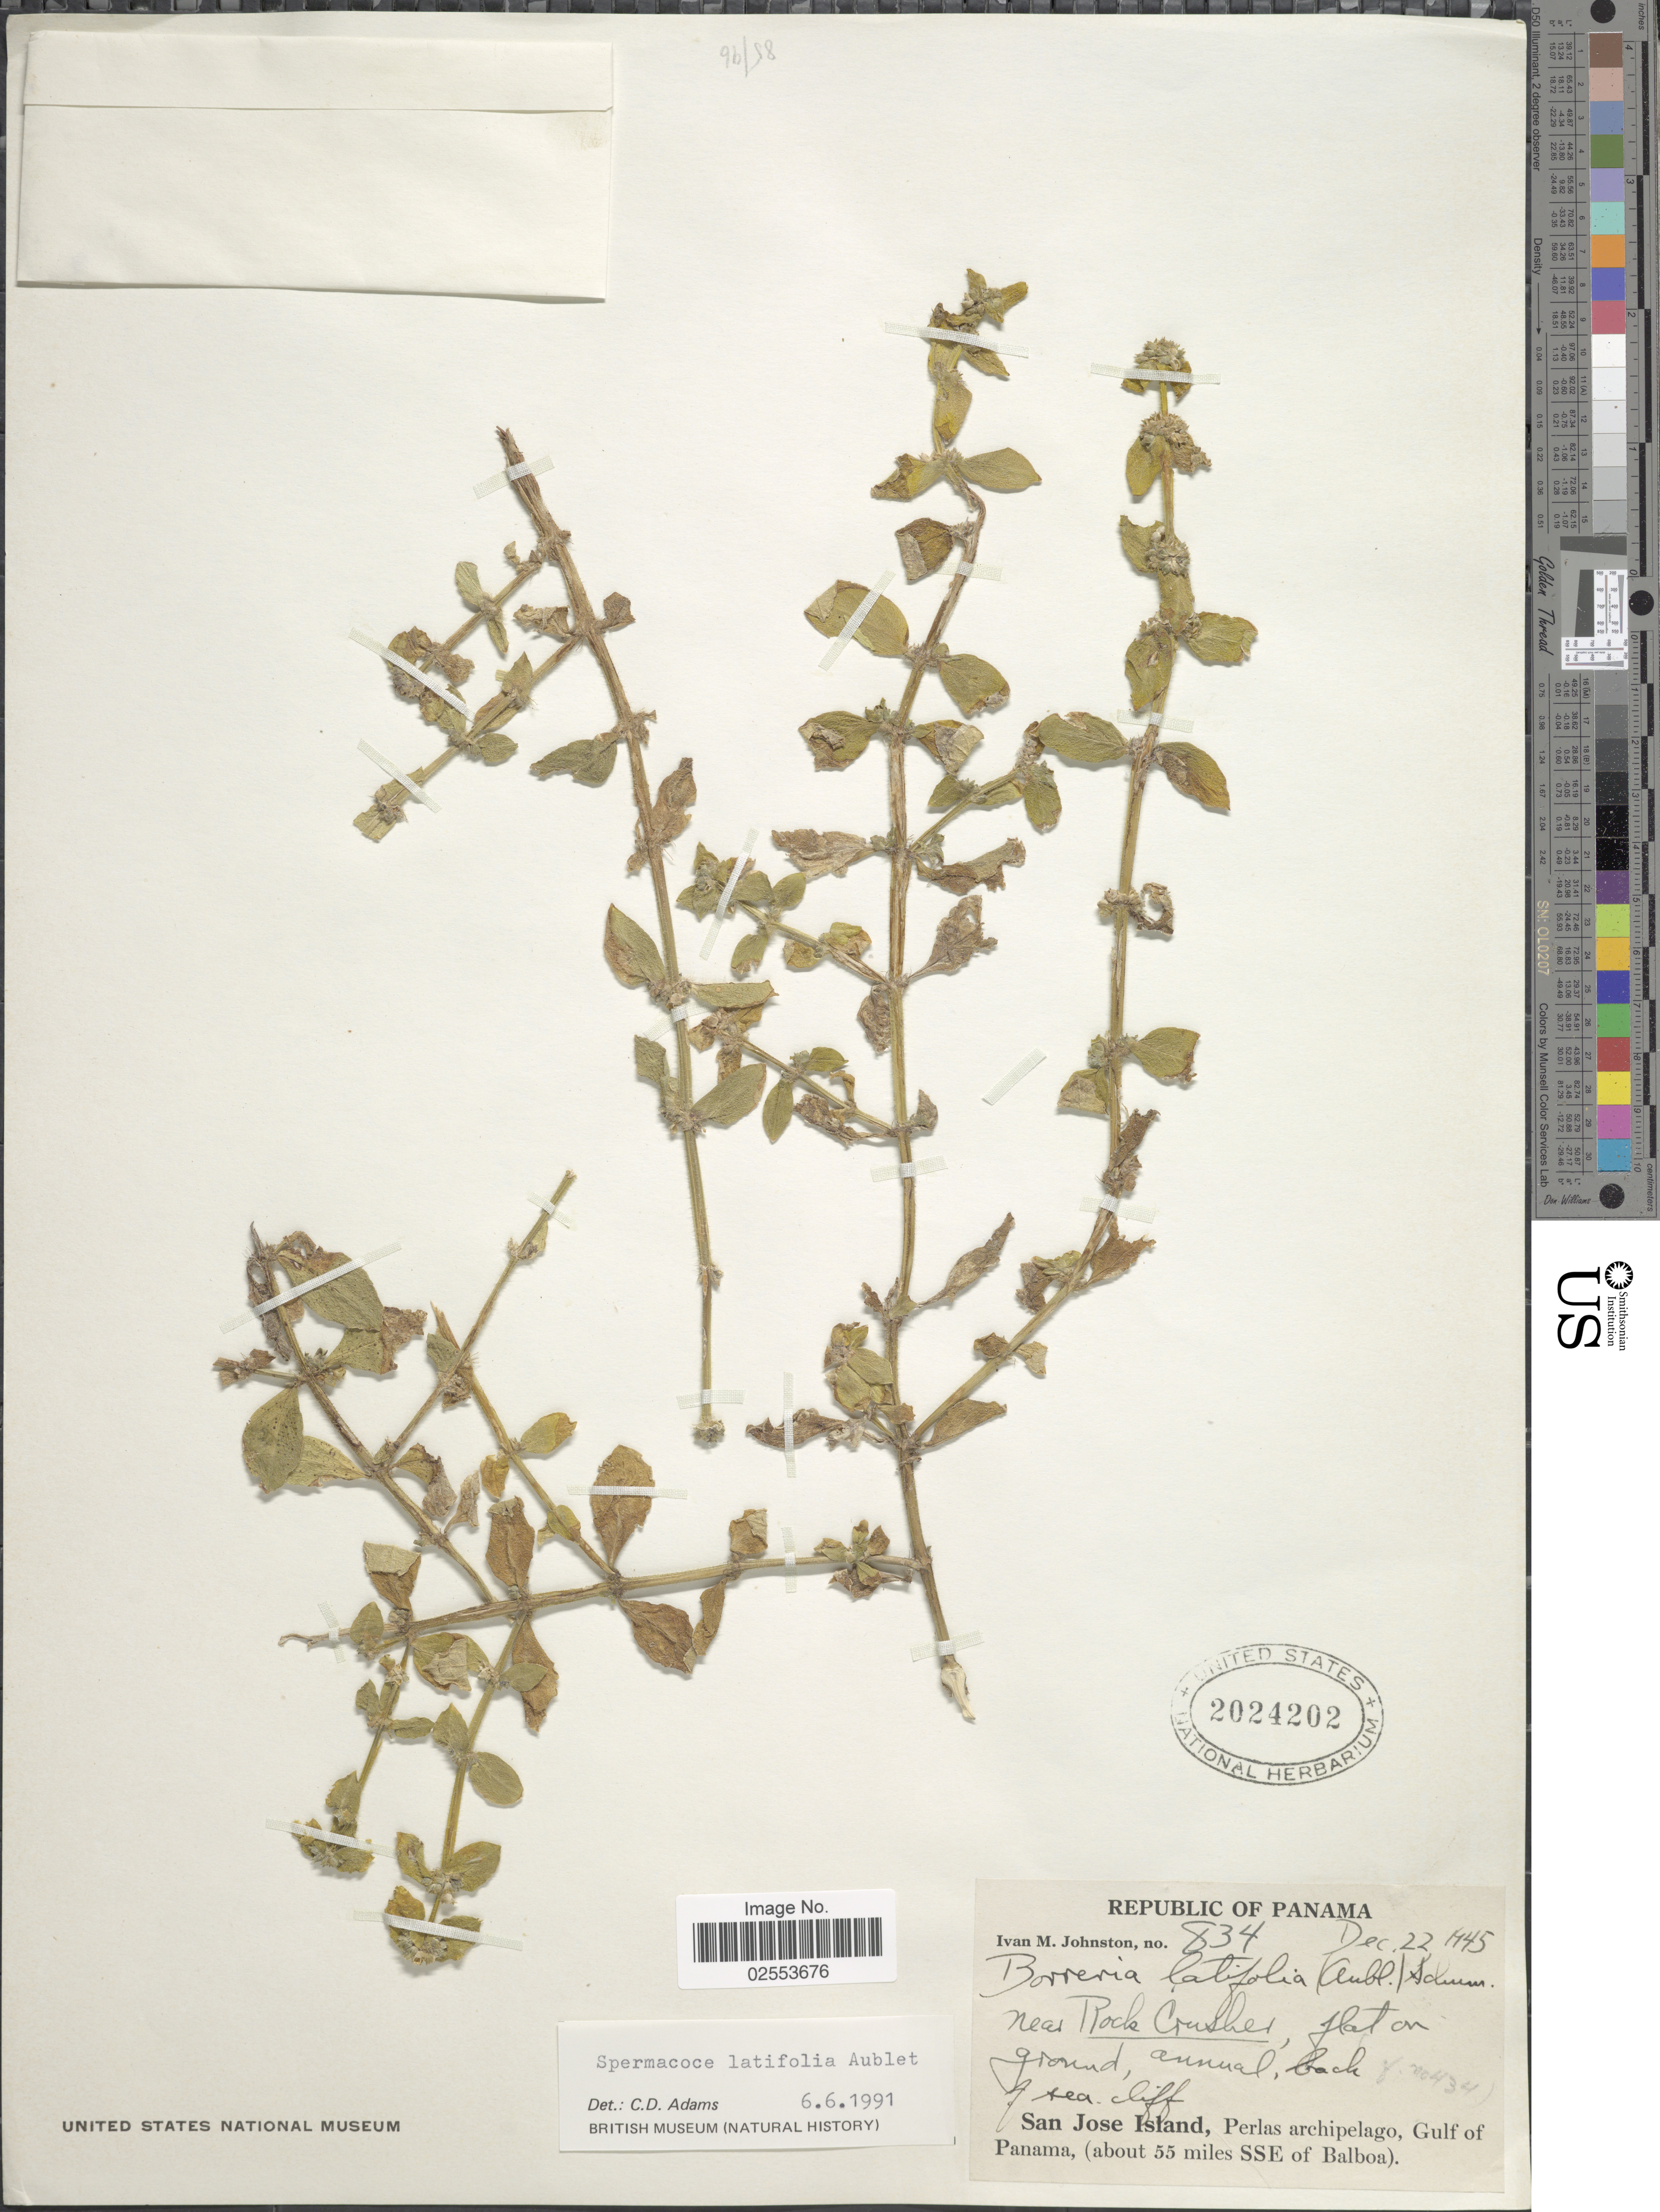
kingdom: Plantae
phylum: Tracheophyta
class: Magnoliopsida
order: Gentianales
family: Rubiaceae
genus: Spermacoce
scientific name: Spermacoce latifolia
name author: Aubl.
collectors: I.M. Johnston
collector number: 834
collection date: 1945-12-22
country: Panama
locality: Near Rock Crushes, flat on ground, back of sea cliff, San Jose Island, Perlas archipelago, Gulf of Panama, (about 55 miles SSE of Balboa).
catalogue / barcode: US 2024202